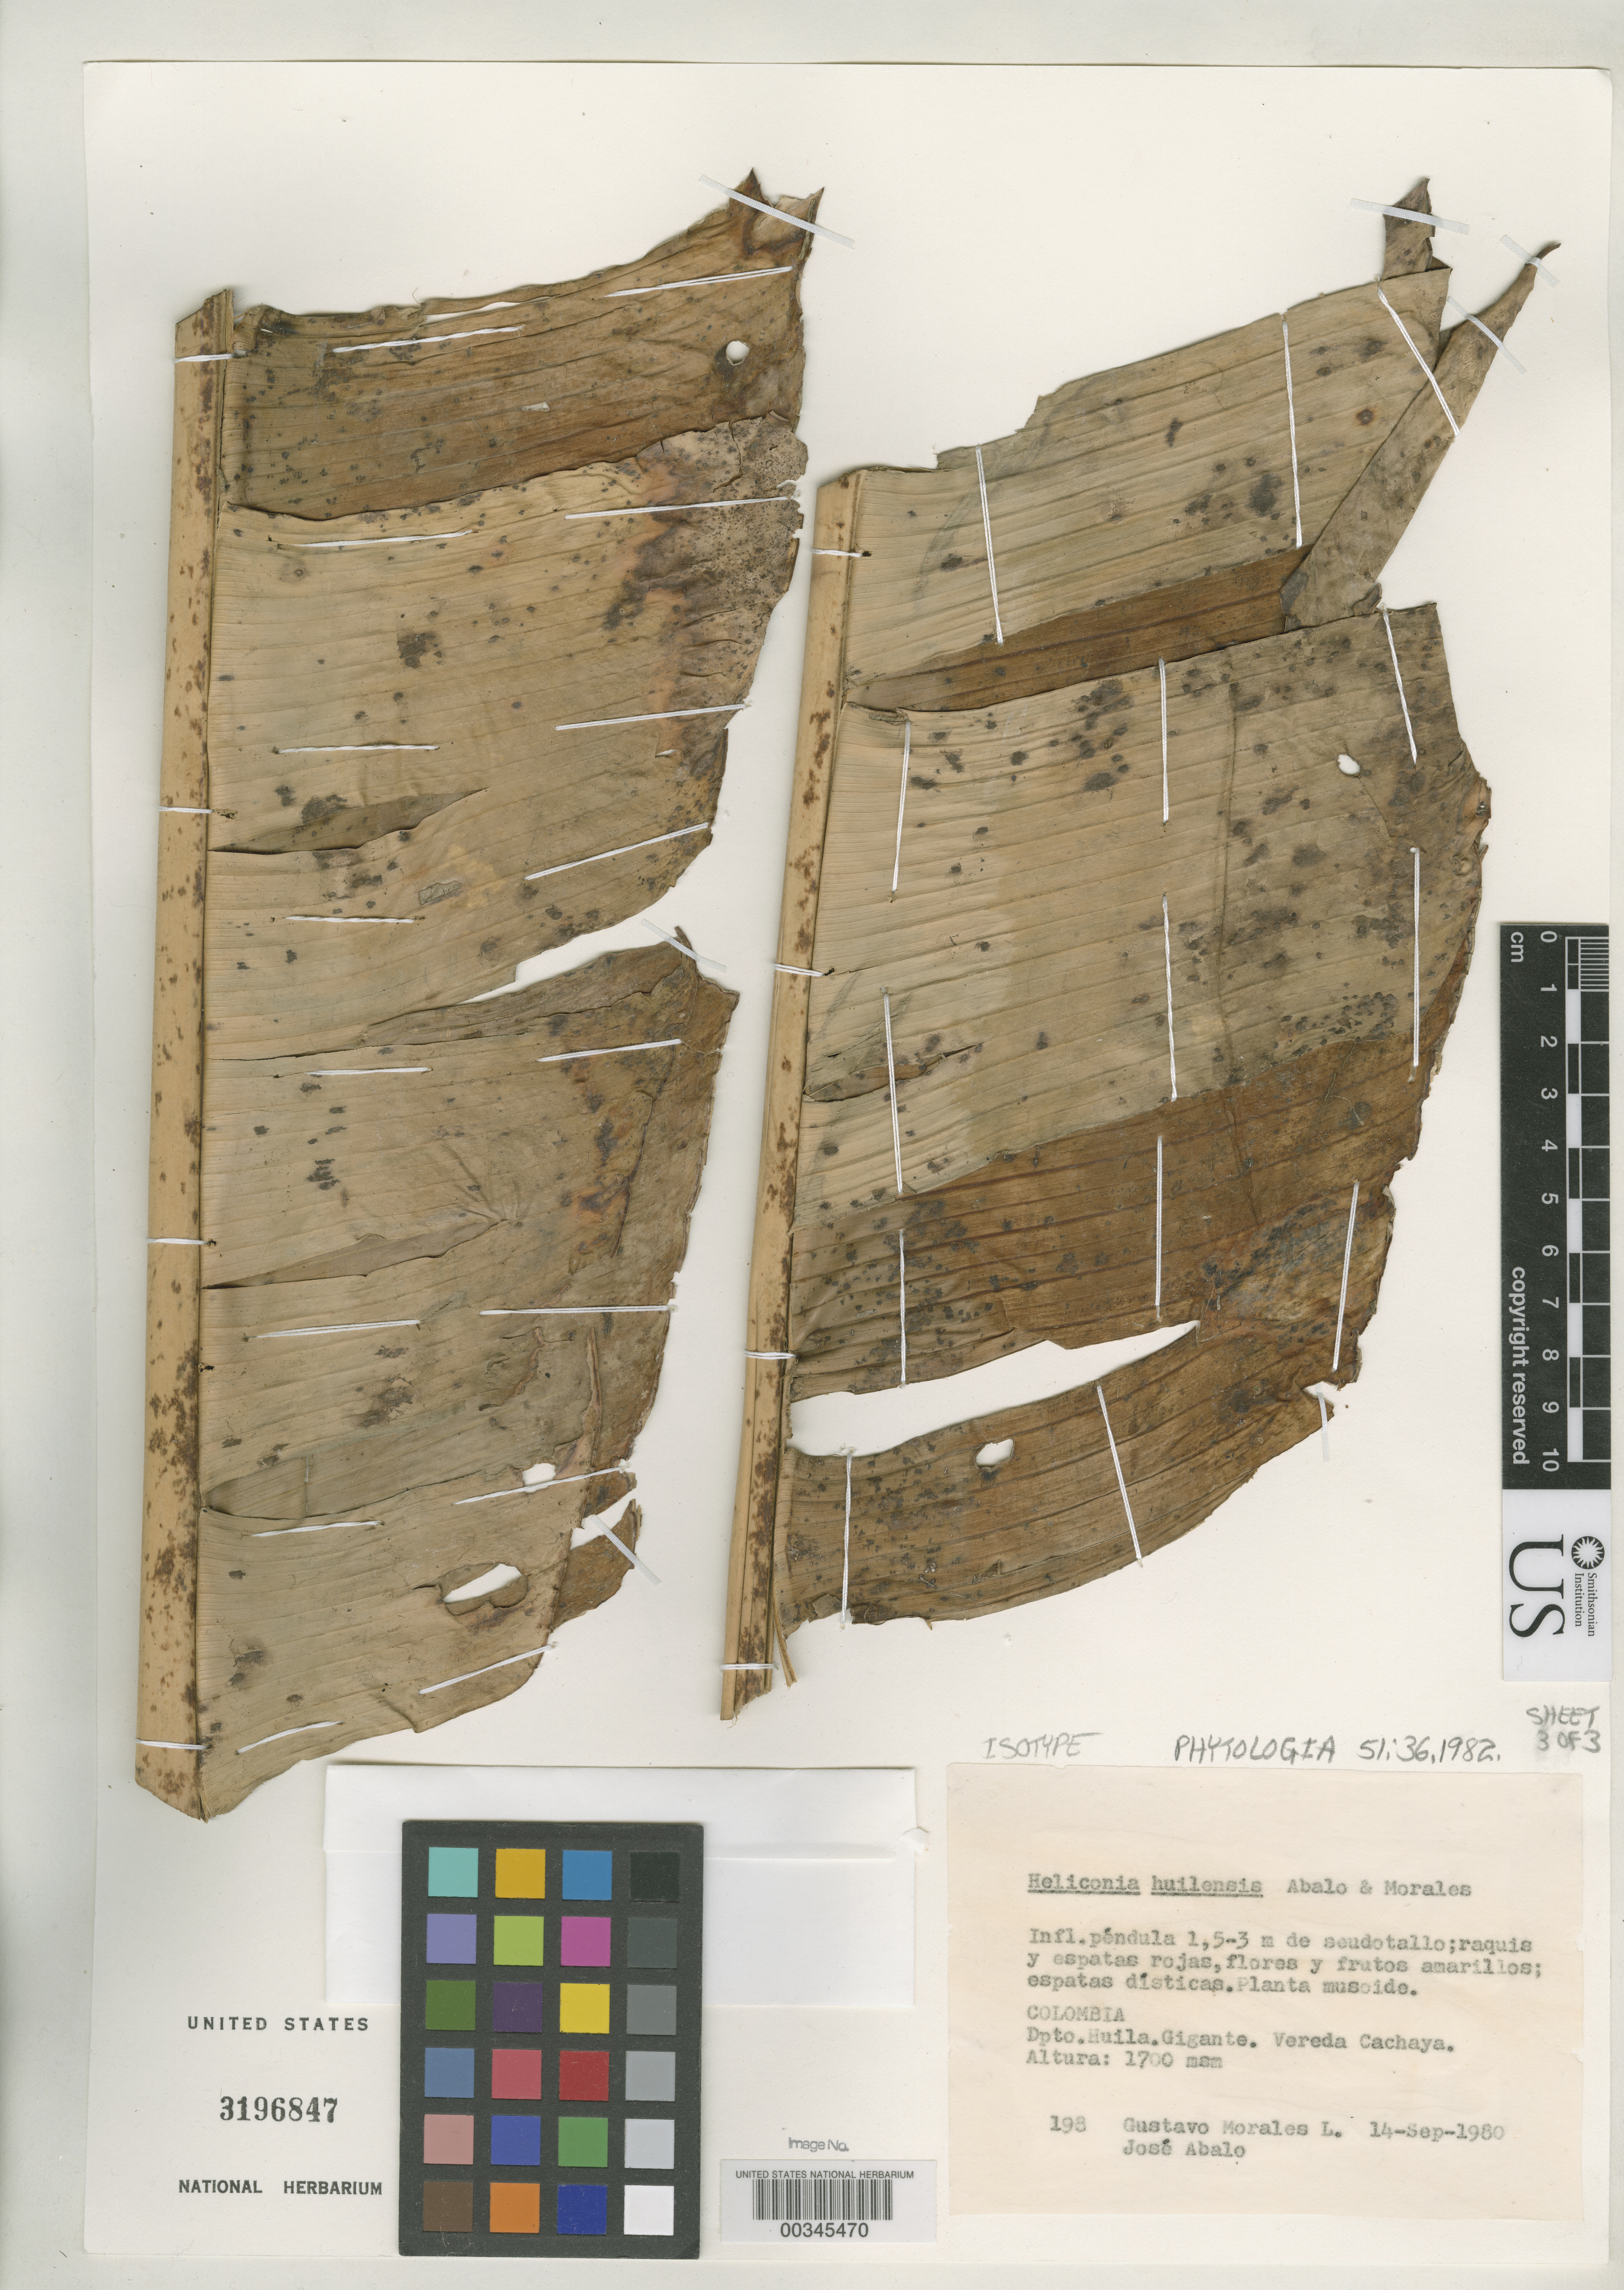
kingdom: Plantae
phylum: Tracheophyta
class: Liliopsida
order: Zingiberales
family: Heliconiaceae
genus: Heliconia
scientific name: Heliconia huilensis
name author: Abalo & G. Morales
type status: Isotype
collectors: G. Morales L. & J. E. Abalo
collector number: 198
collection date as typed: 14 Sep 1980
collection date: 1980-09-14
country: Colombia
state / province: Huila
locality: Gigante, Vereda Cachaya.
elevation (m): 1700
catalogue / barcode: US 3196847